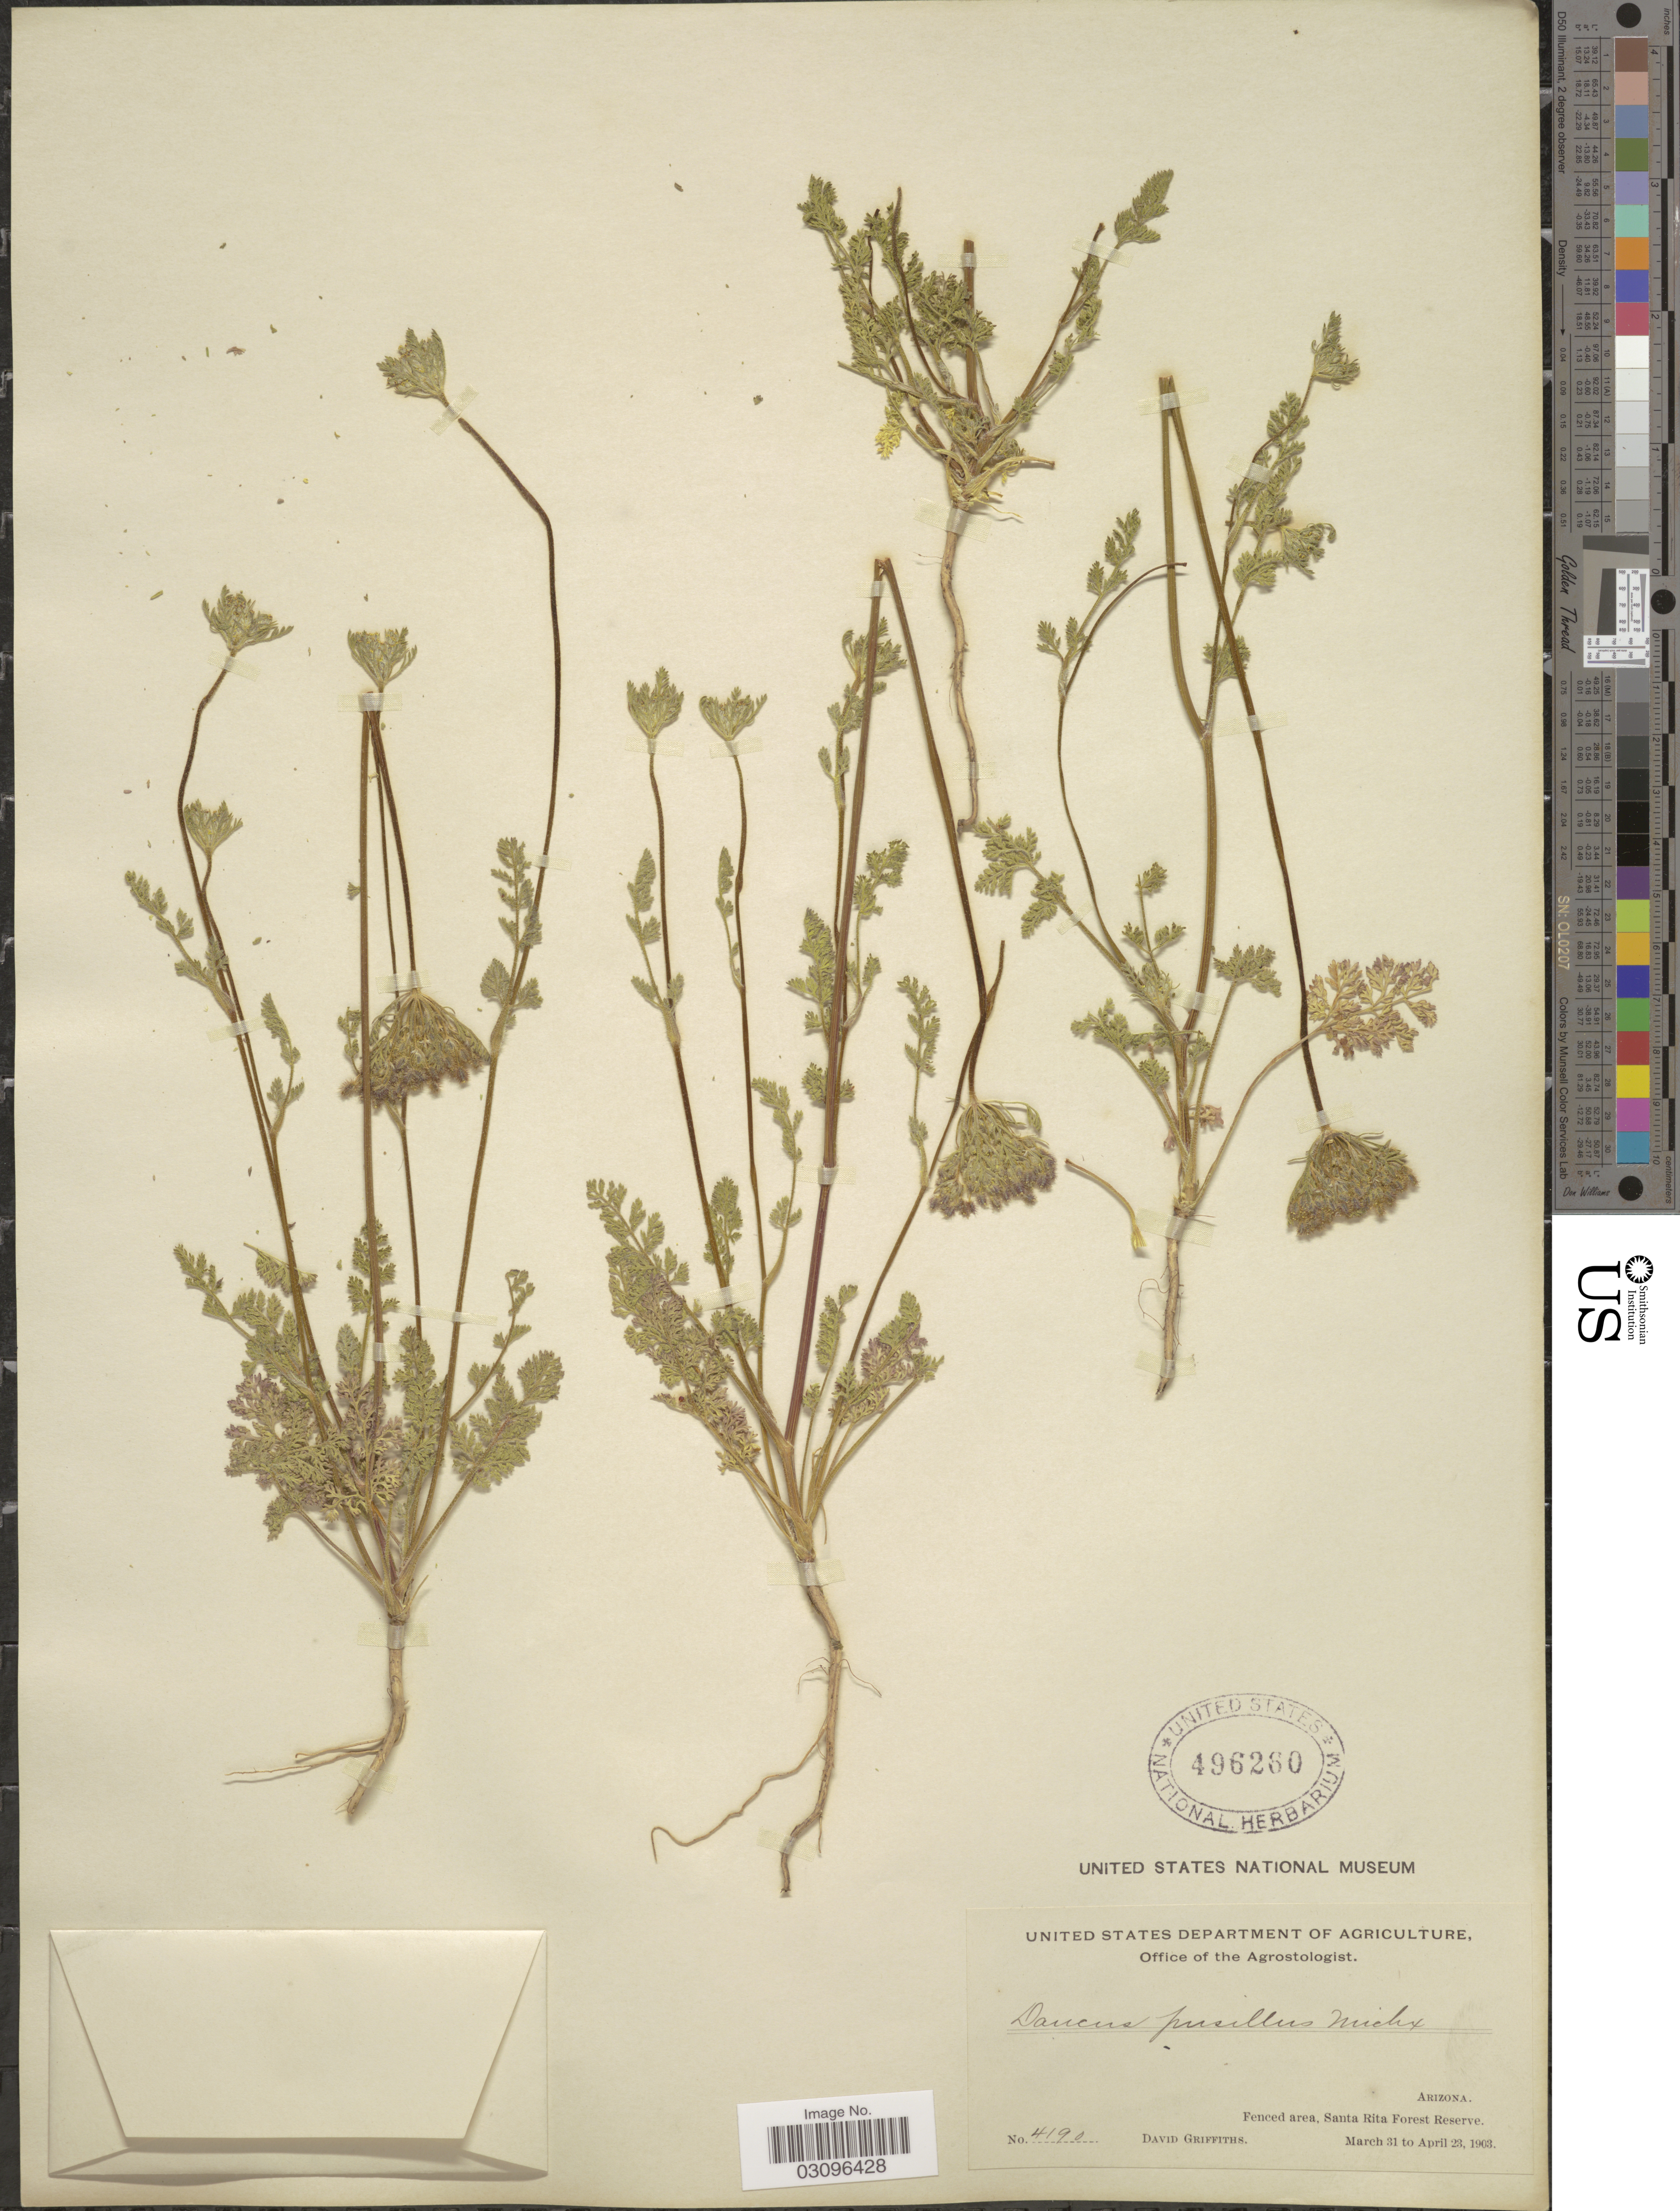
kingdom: Plantae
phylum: Tracheophyta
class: Magnoliopsida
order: Apiales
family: Apiaceae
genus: Daucus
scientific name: Daucus pusillus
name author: Michx.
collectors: D. Griffiths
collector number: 4190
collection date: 1903-03-31/1903-04-23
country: United States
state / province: Arizona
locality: Fenced area, Santa Rita Forest Reserve.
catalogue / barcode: US 496260